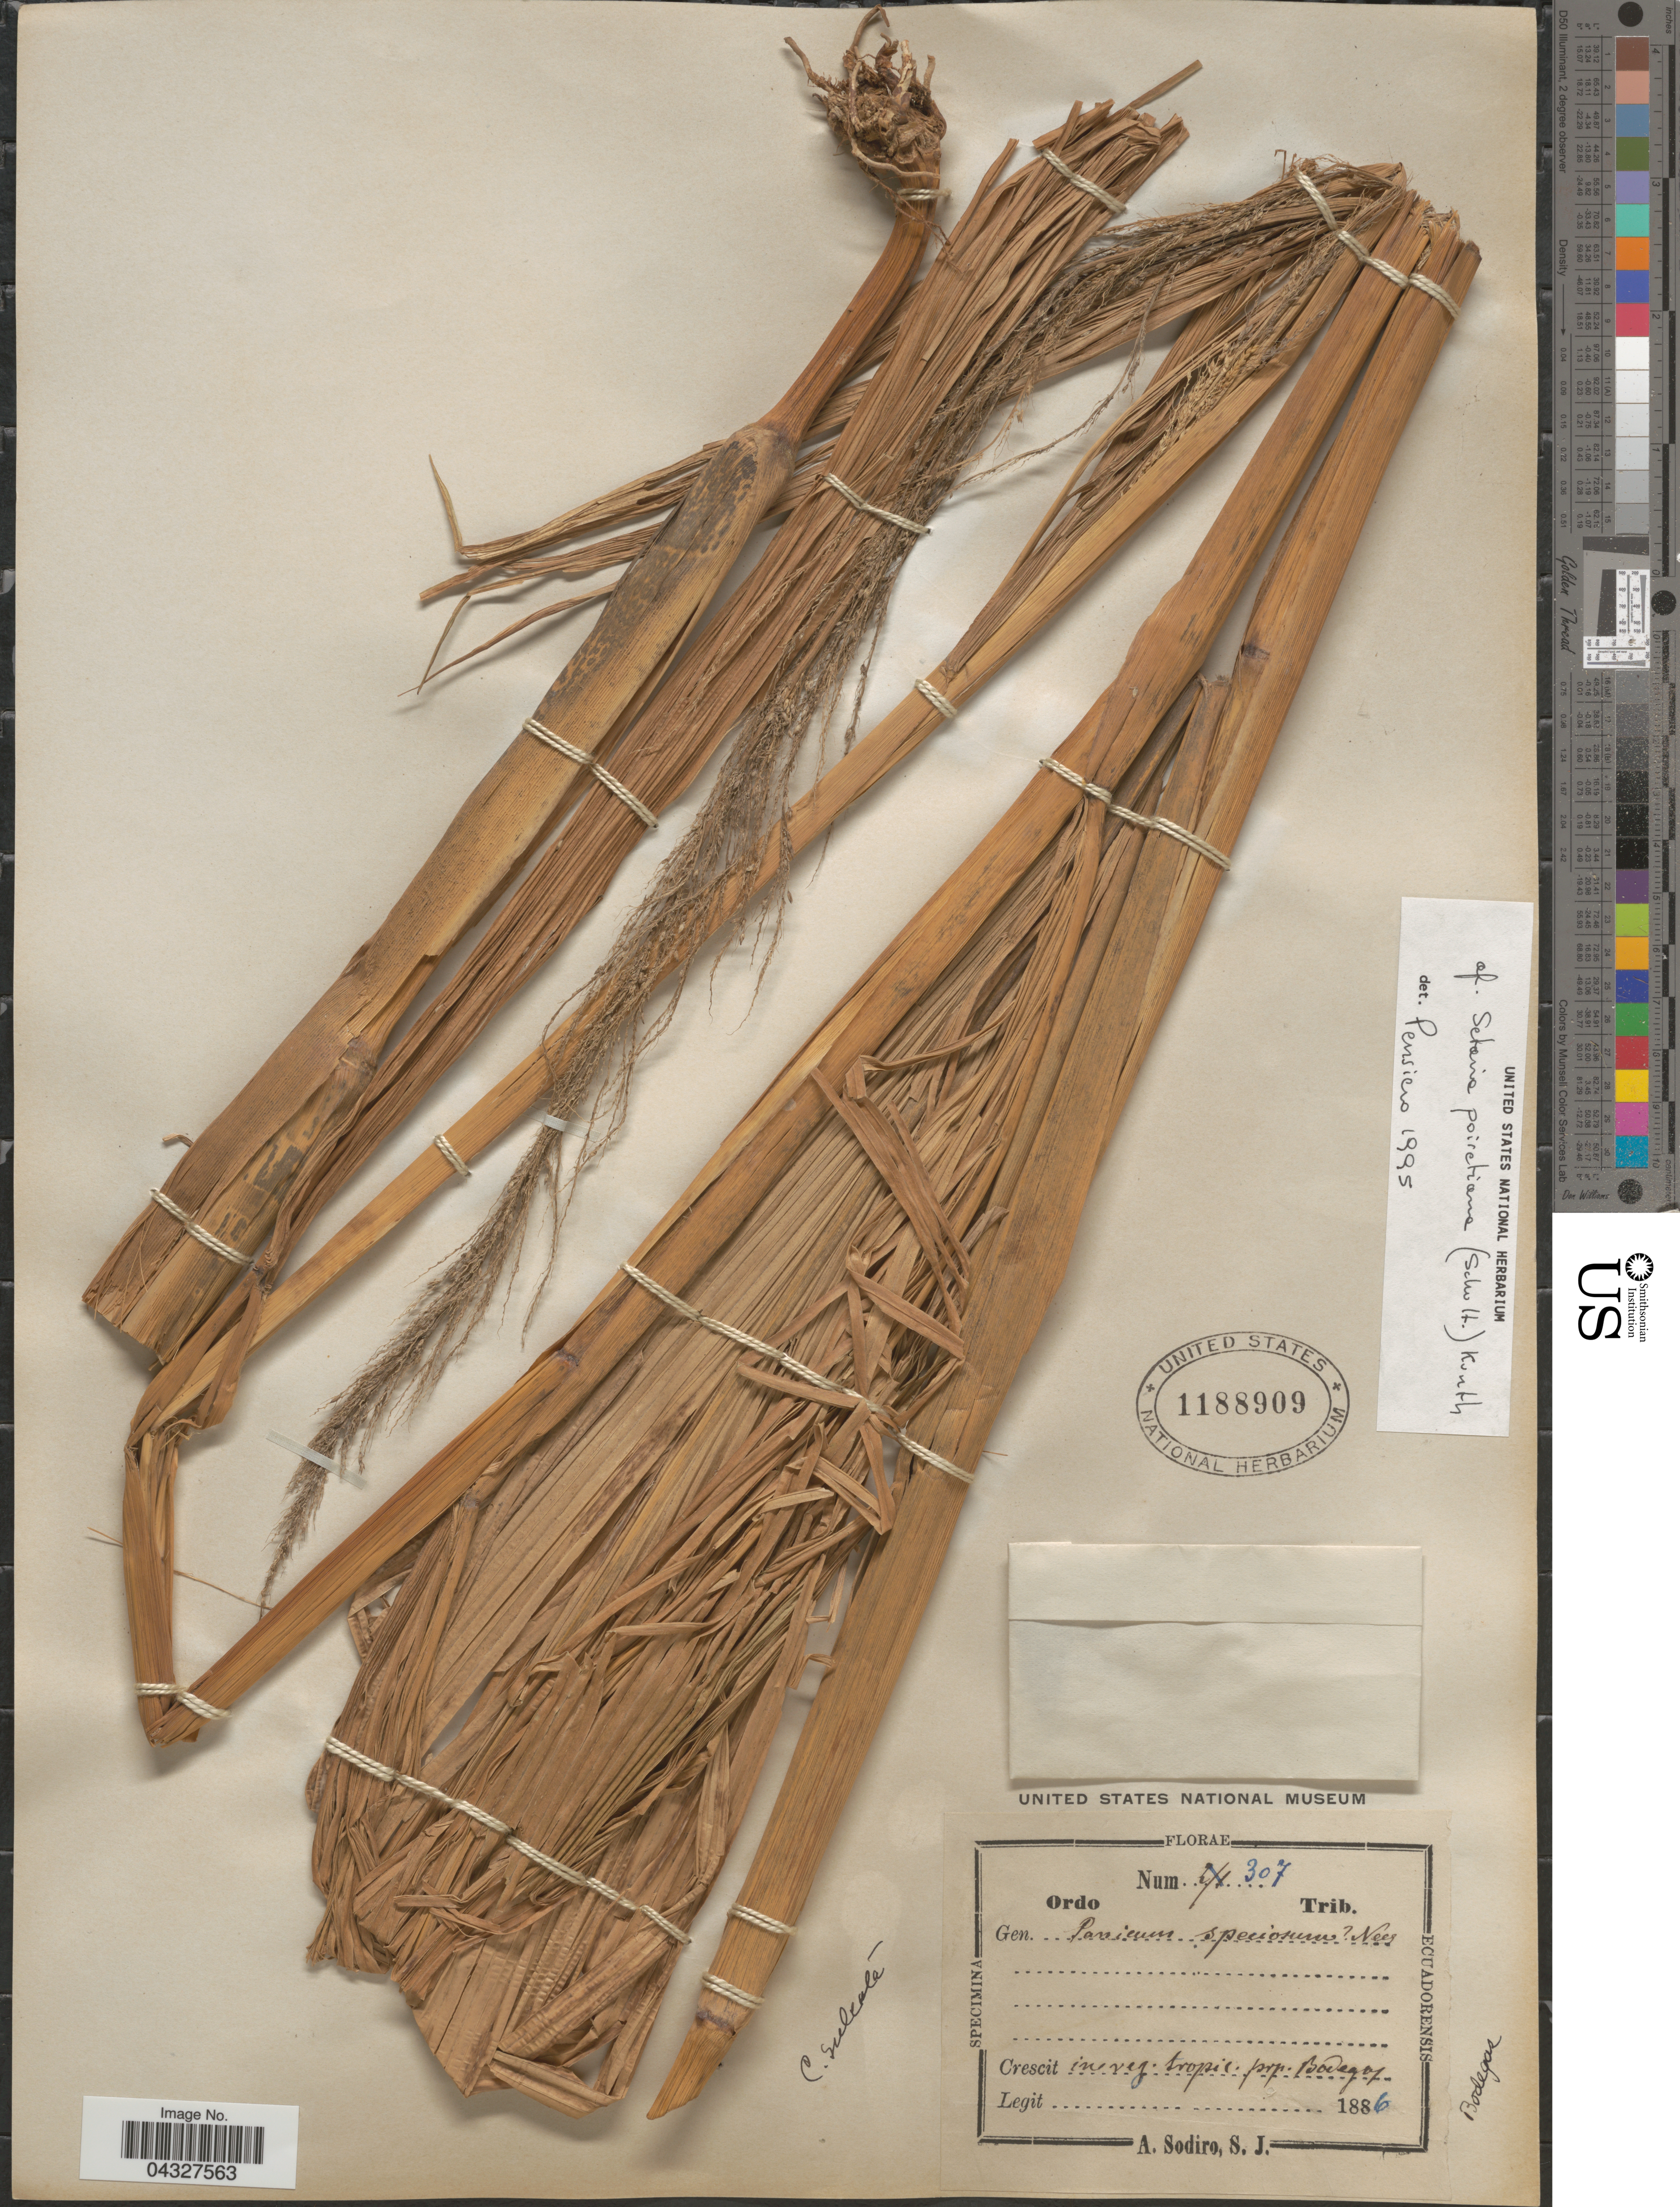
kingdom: Plantae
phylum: Tracheophyta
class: Liliopsida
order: Poales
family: Poaceae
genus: Setaria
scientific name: Setaria palmifolia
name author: (J. Koenig) Stapf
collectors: A. Sodiro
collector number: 307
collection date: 1886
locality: In veg. tropic. prop. Bodegas.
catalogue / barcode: US 1188909